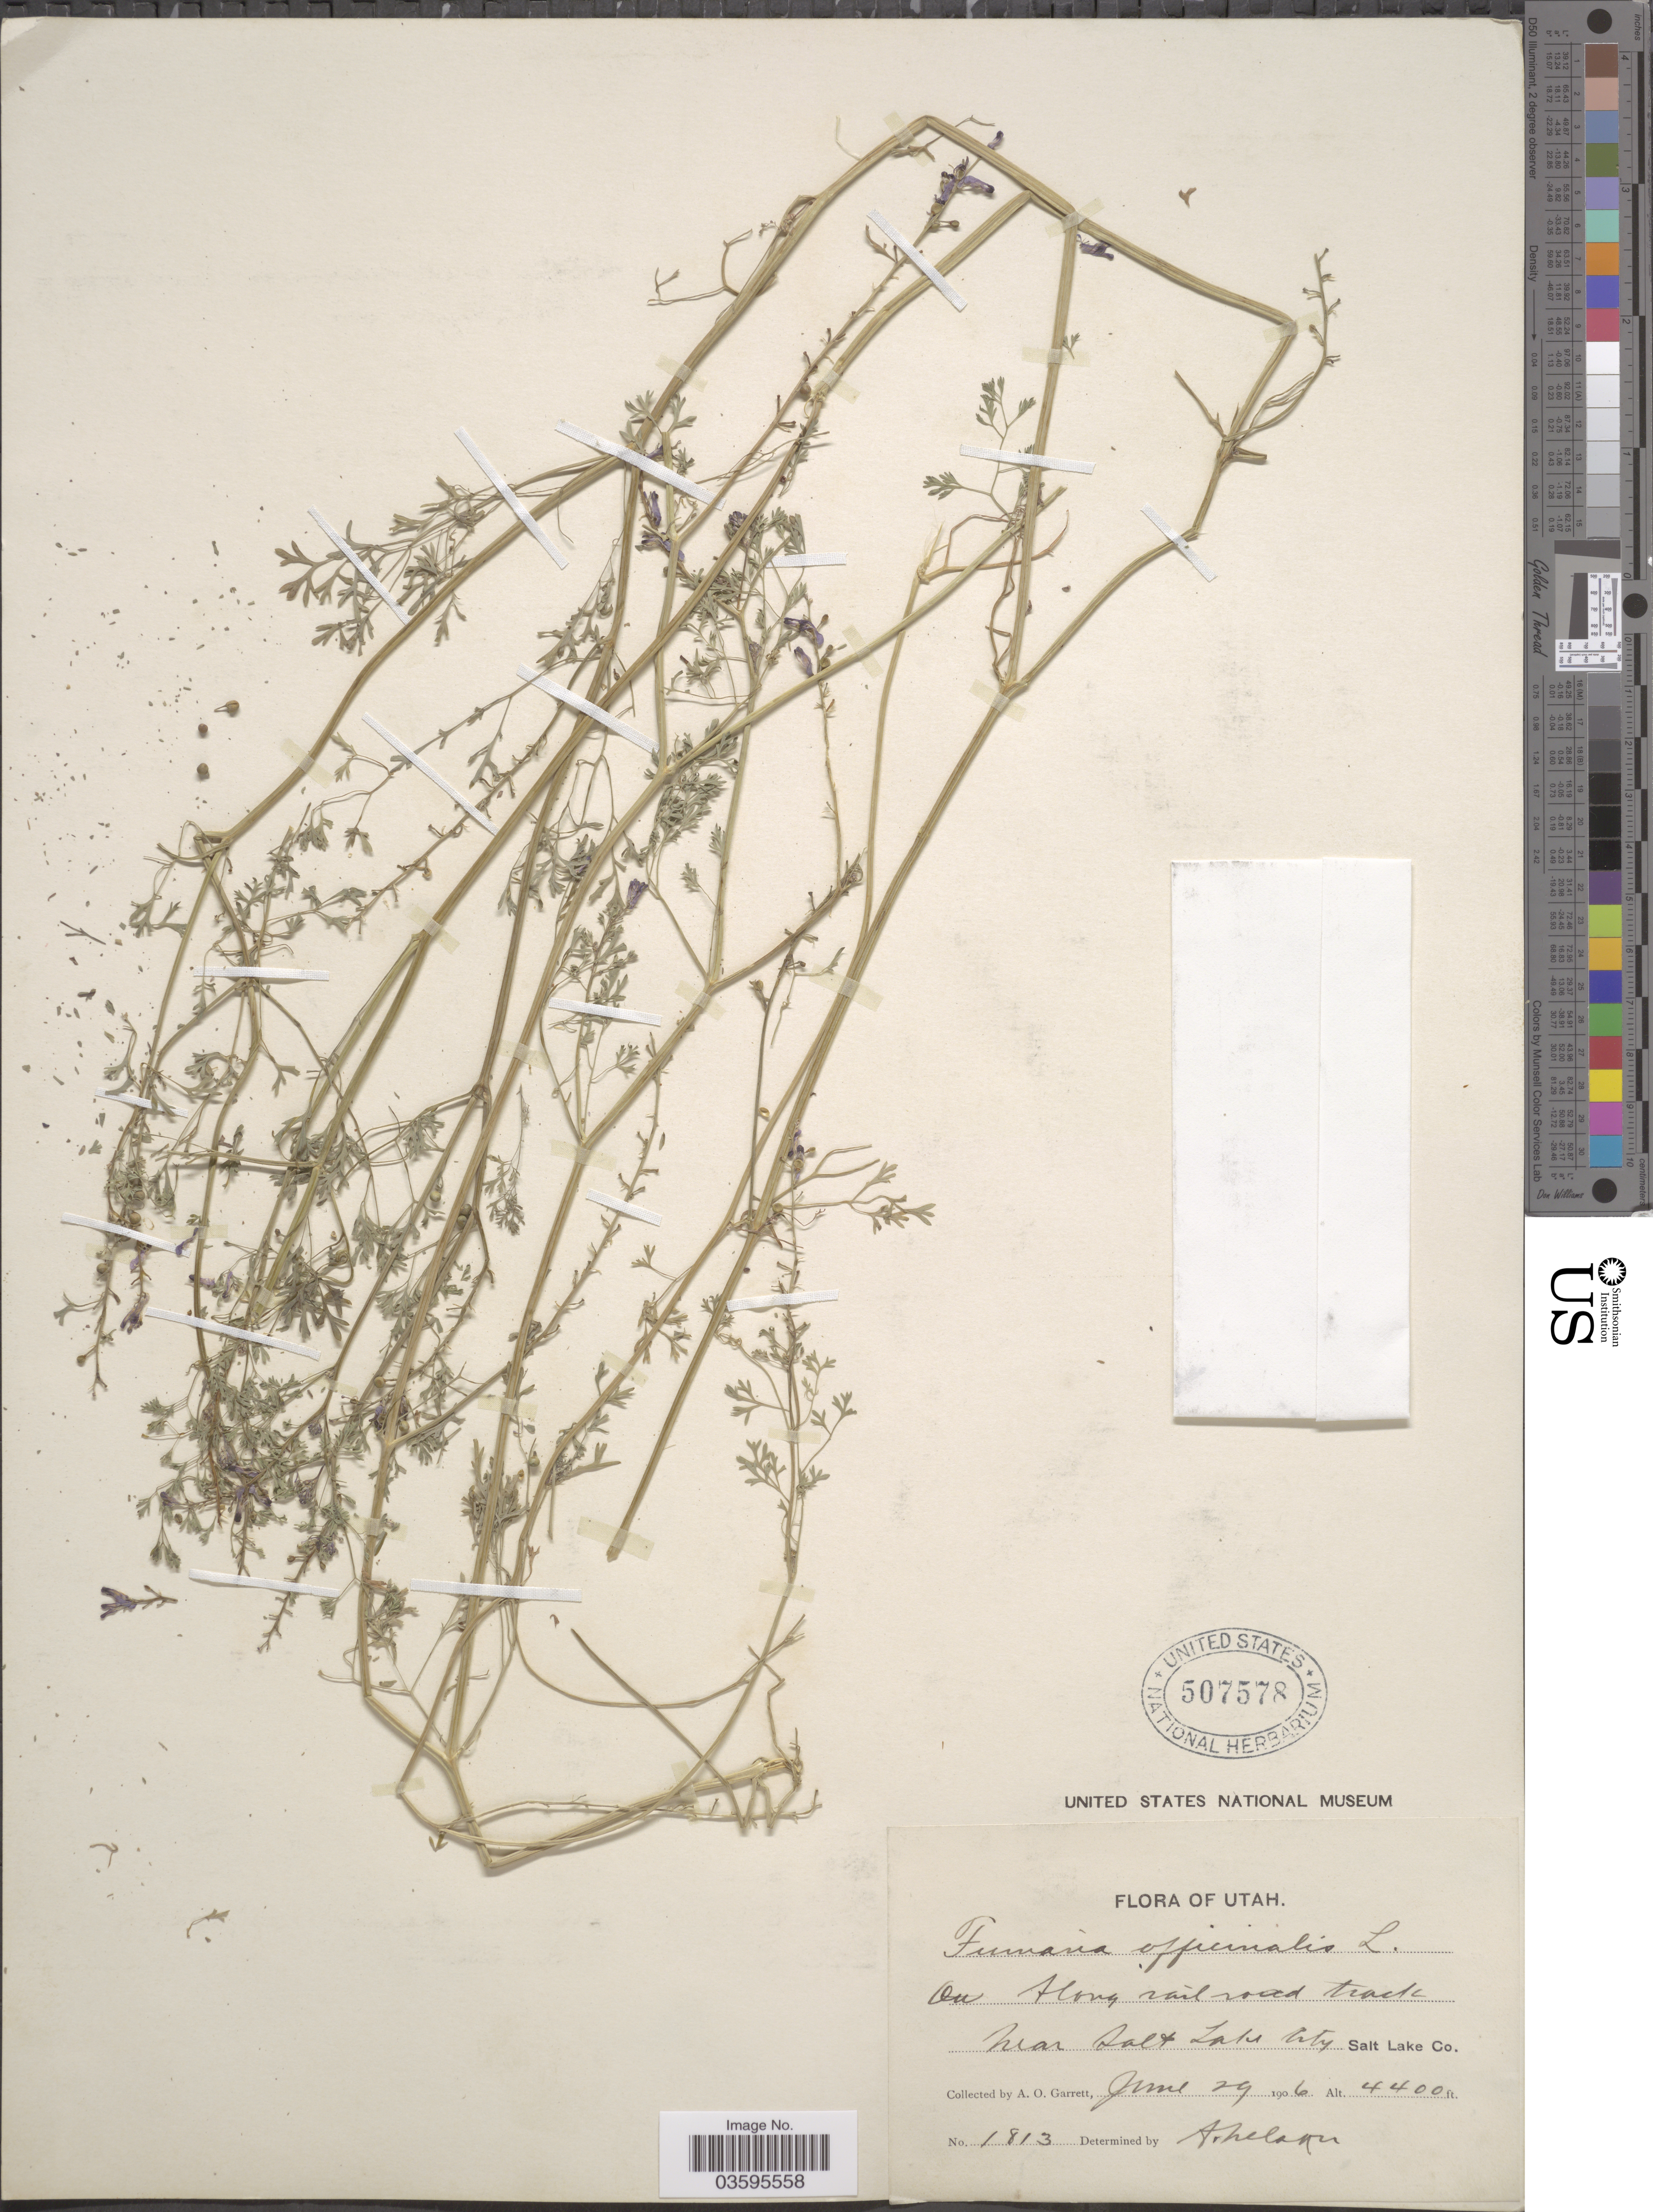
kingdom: Plantae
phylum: Tracheophyta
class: Magnoliopsida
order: Ranunculales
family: Papaveraceae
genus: Fumaria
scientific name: Fumaria officinalis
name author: L.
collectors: A. O. Garrett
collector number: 1813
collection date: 1906-06-29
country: United States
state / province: Utah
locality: Along railroad track near Salt Lake City. Salt Lake Co.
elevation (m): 1341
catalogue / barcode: US 507578